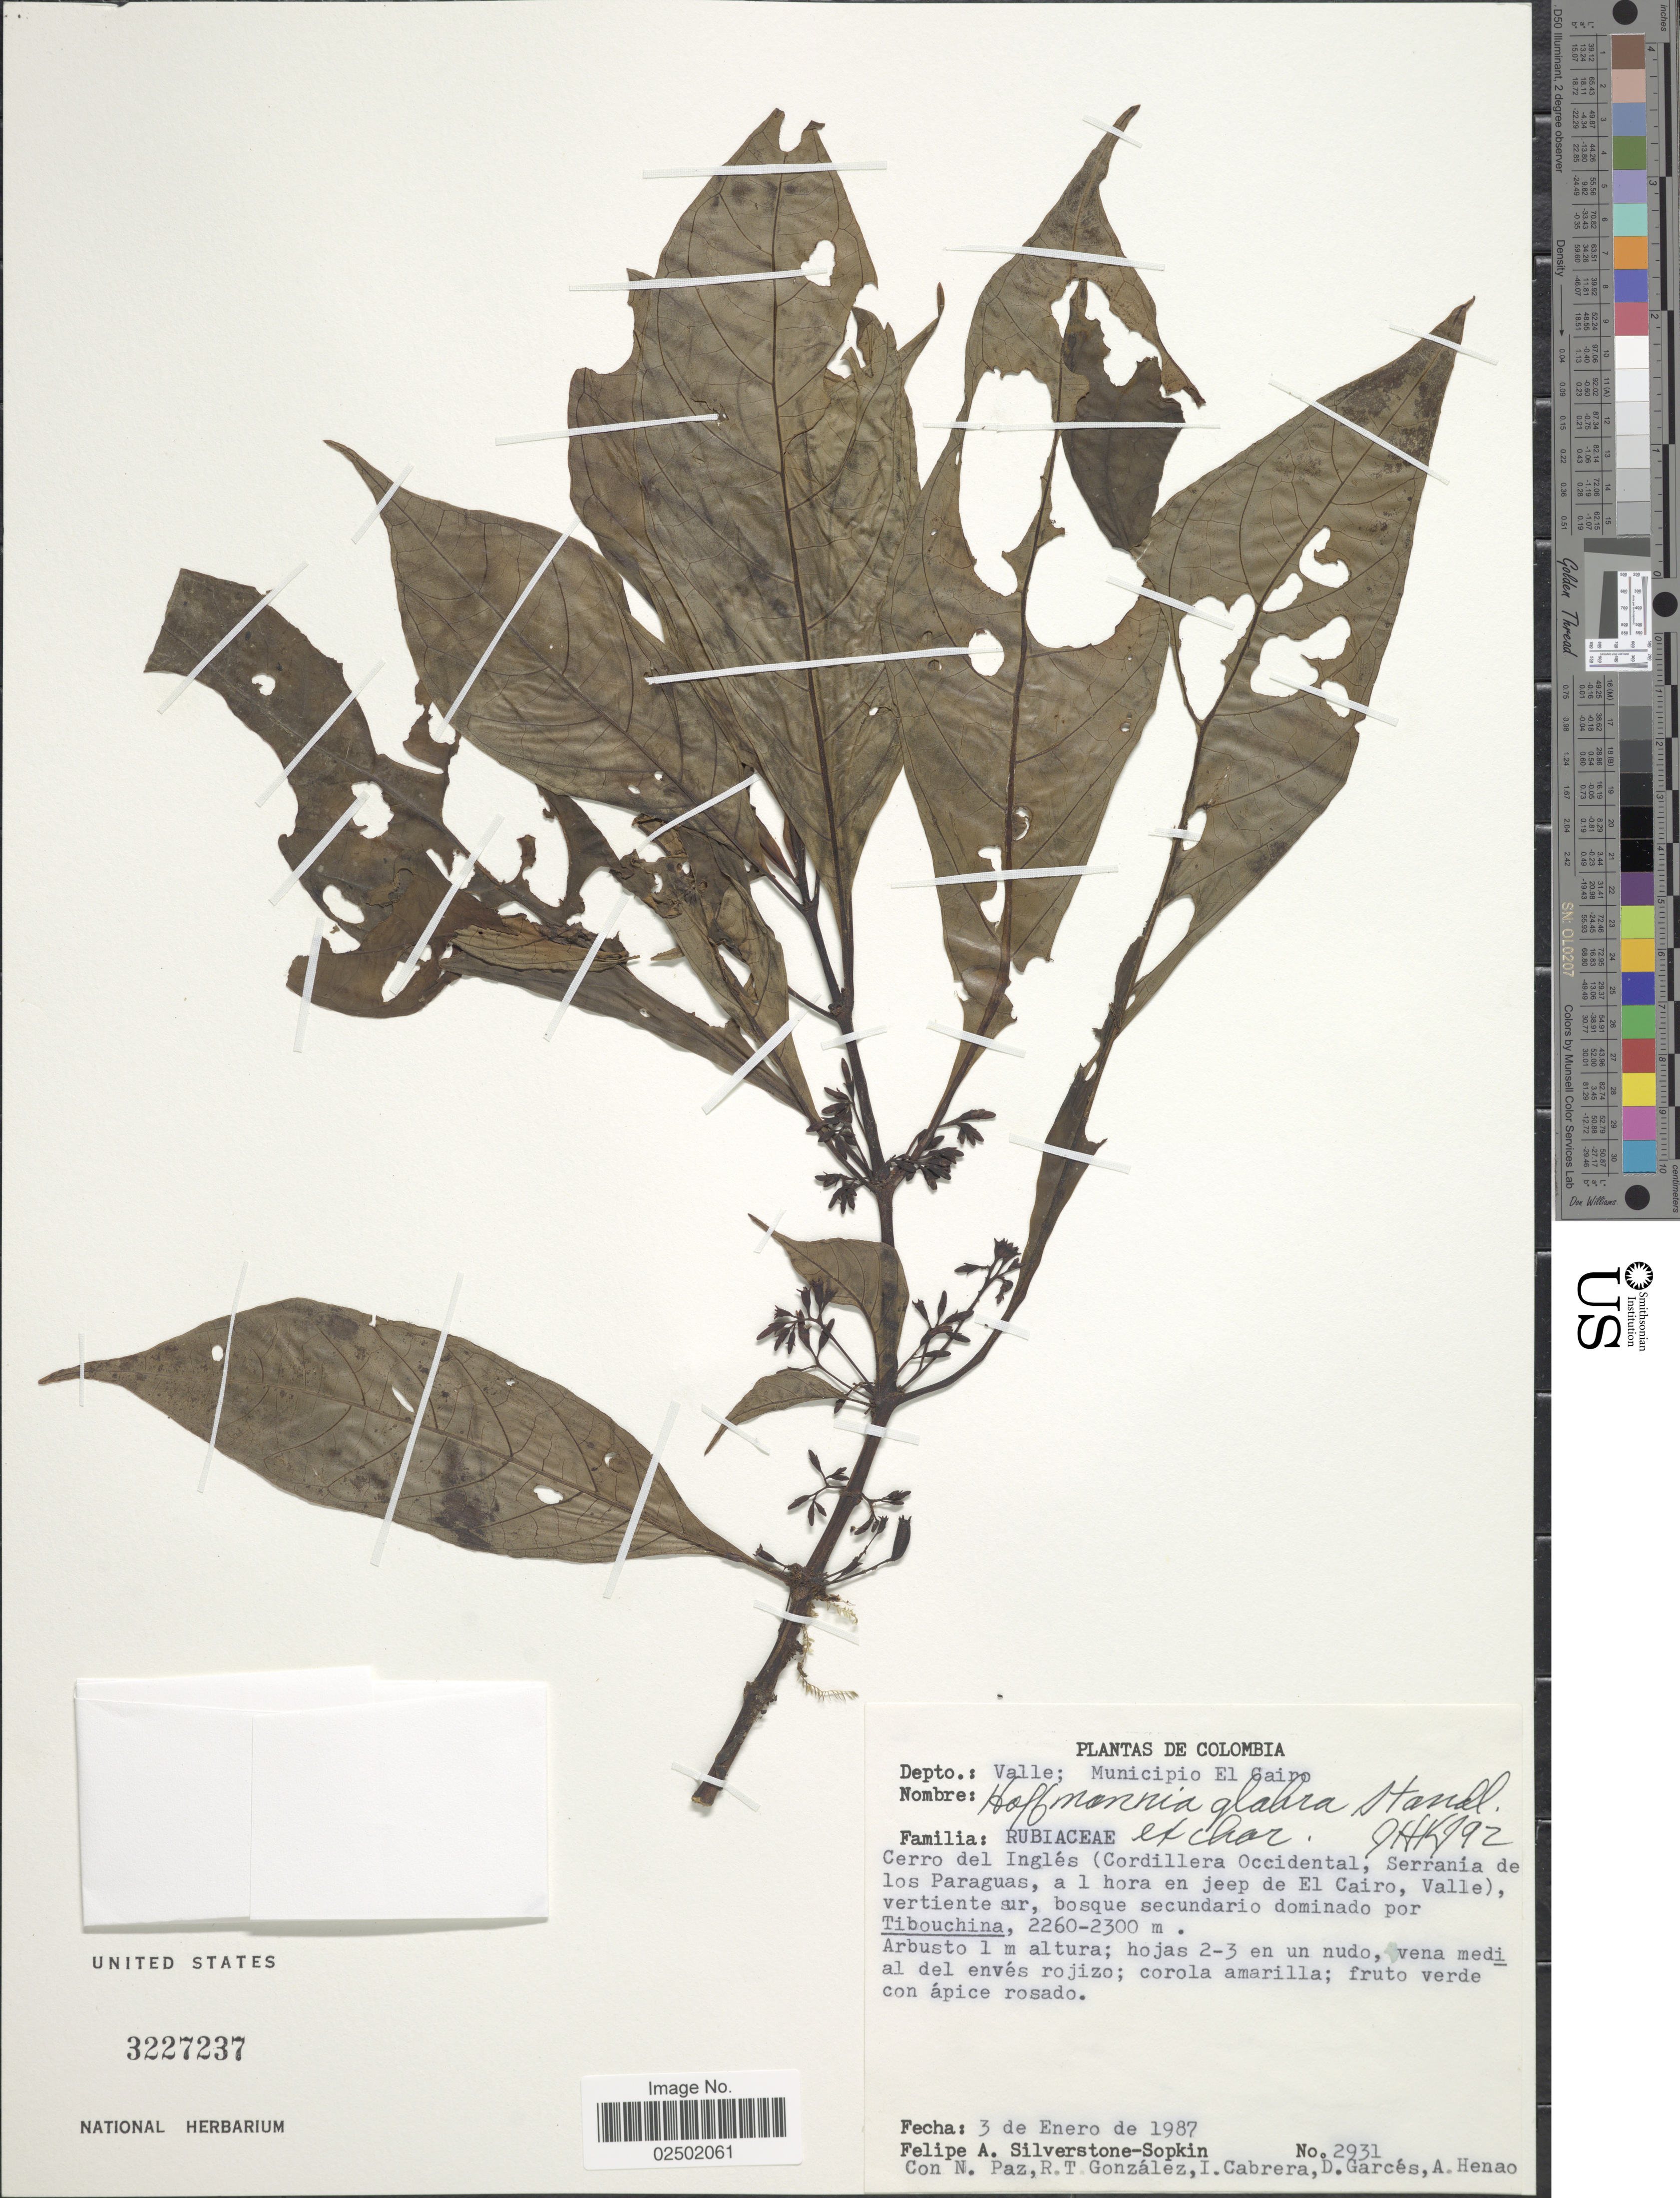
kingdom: Plantae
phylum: Tracheophyta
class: Magnoliopsida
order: Gentianales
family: Rubiaceae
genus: Hoffmannia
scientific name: Hoffmannia glabra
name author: Standl.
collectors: P. A. Silverstone-Sopkin, N. Paz, R. Gonzalez, I. Cabrera & et al.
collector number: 2931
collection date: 1987-01-03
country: Colombia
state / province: Valle del Cauca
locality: Depto.: Valle; Municipio El Cairo. Cerro del Ingles (Cordillera Occidental, Serrania de los Paraguas, a 1 hora en jeep de el Cairo, Valle)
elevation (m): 2260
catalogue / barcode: US 3227237